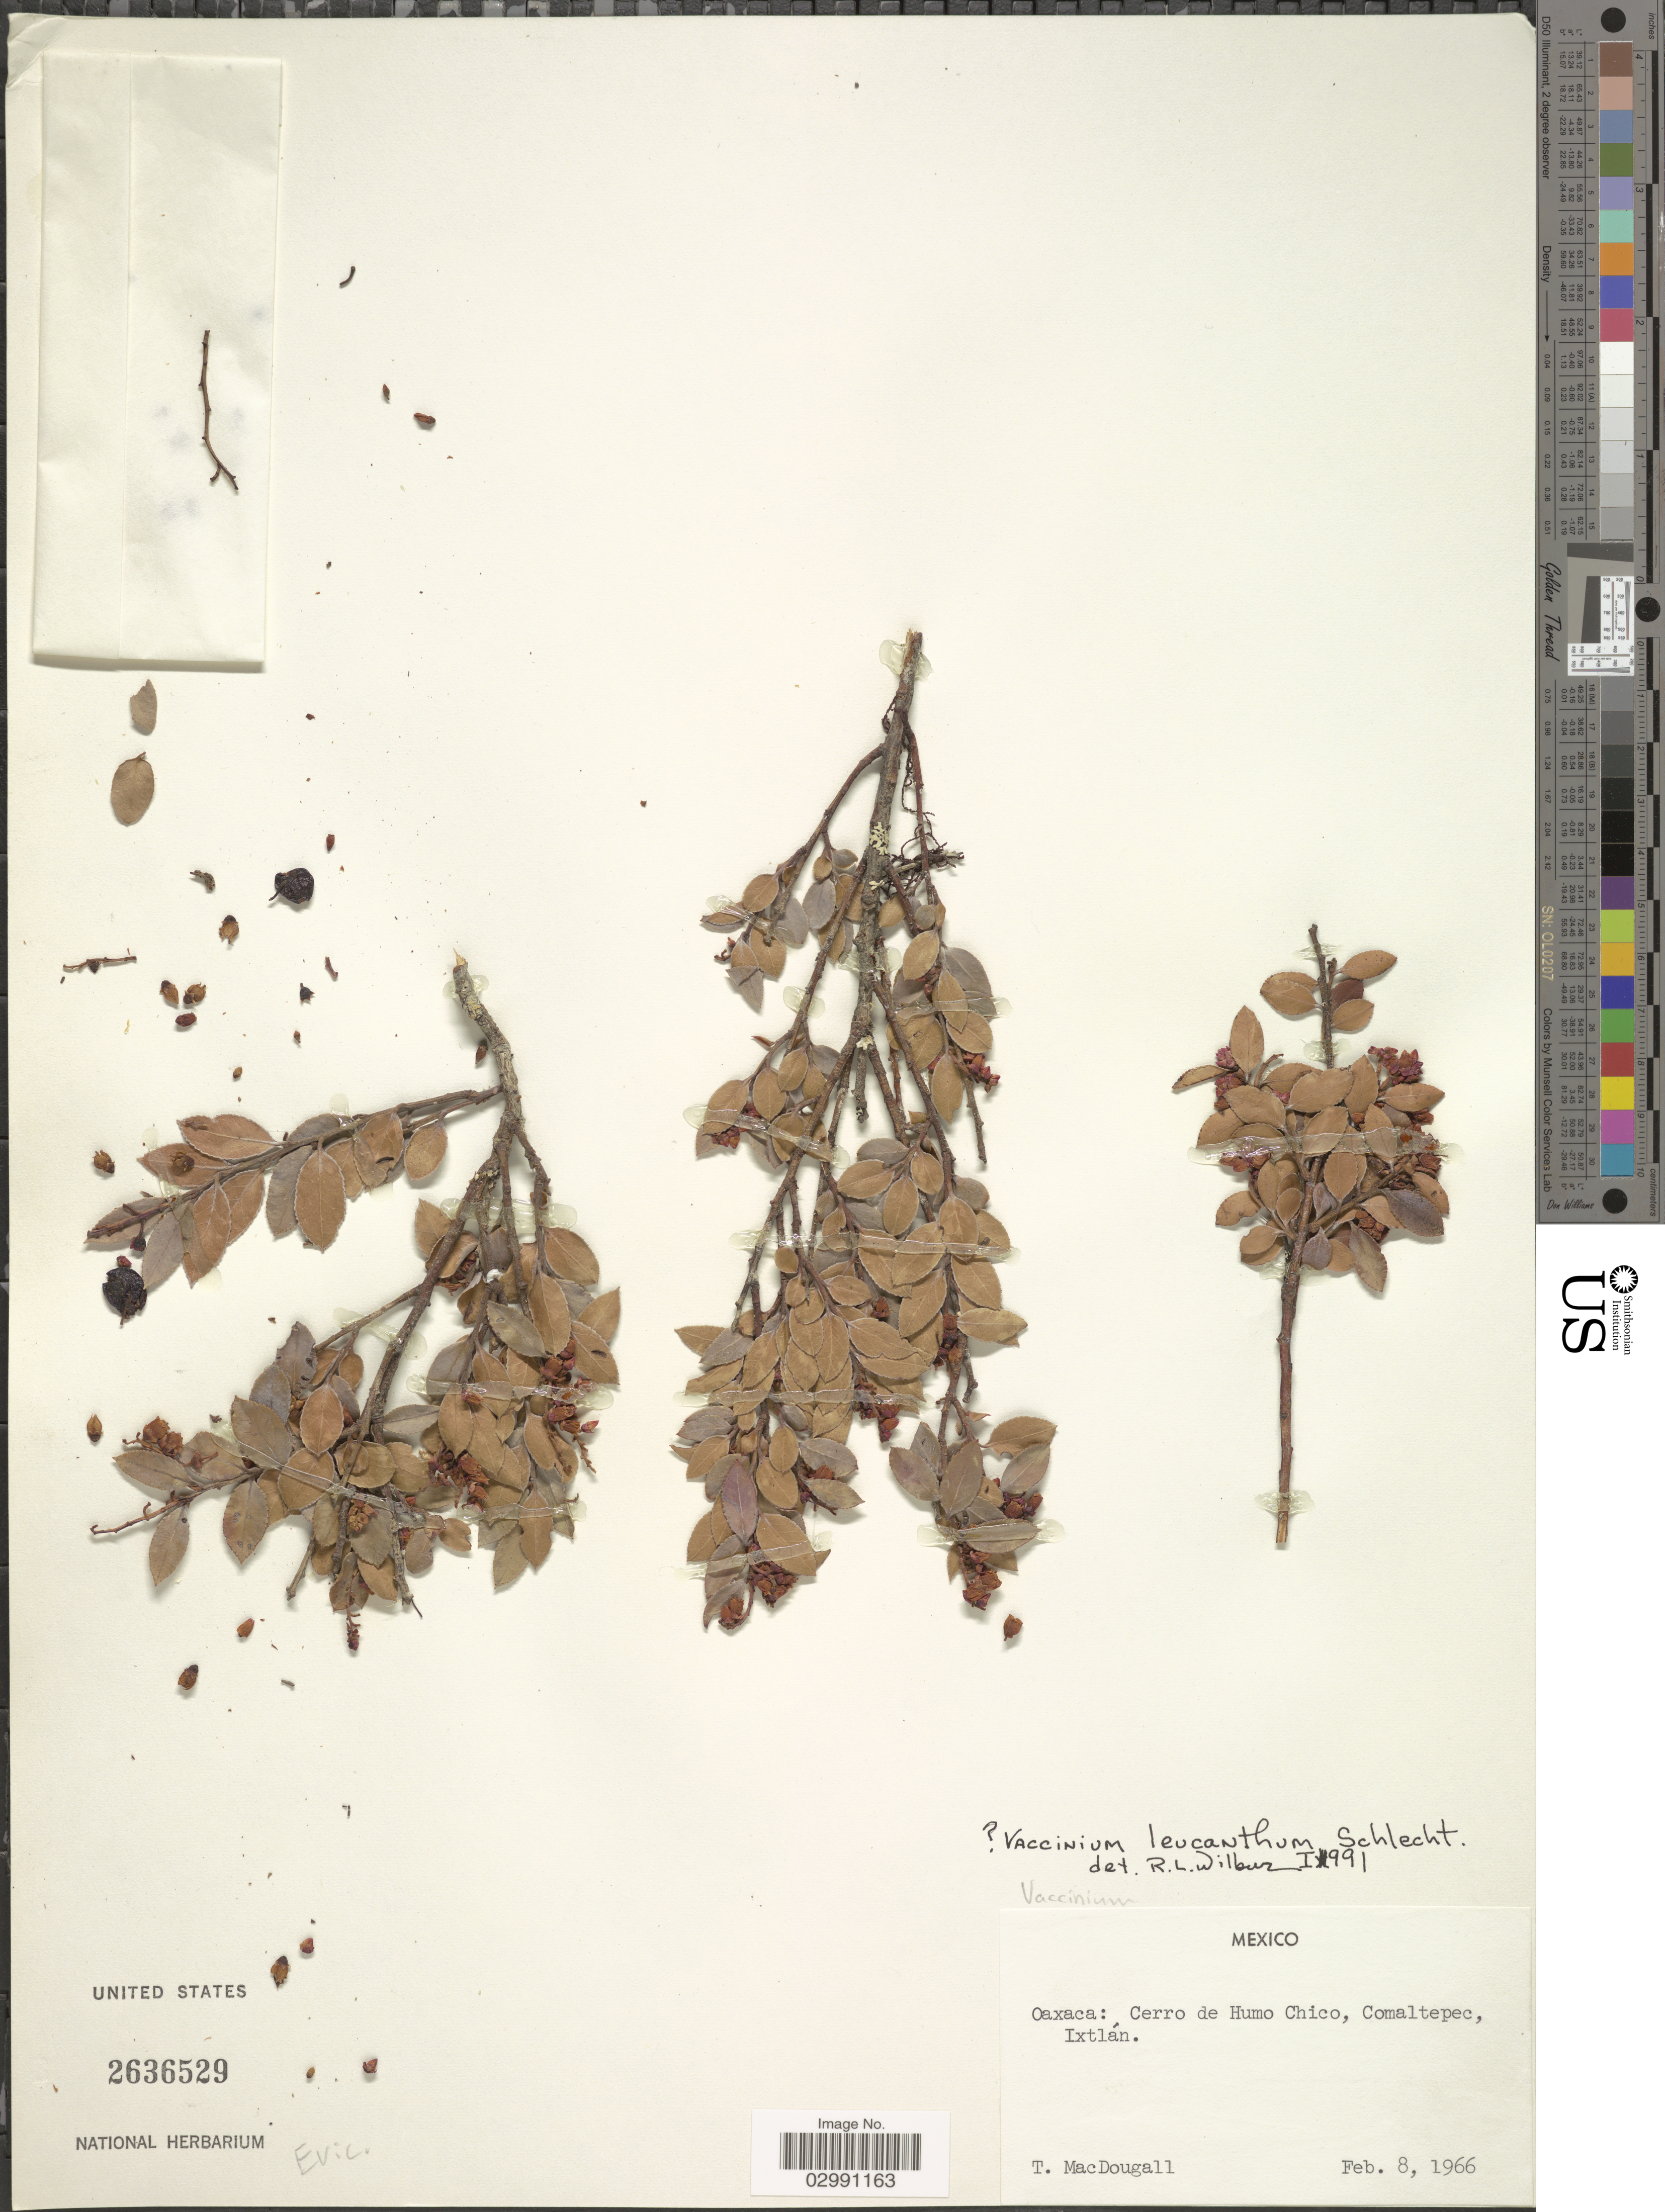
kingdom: Plantae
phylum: Tracheophyta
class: Magnoliopsida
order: Ericales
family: Ericaceae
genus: Vaccinium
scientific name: Vaccinium leucanthum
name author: Schltdl.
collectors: T. B. MacDougall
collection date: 1966-02-08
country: Mexico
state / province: Oaxaca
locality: Cerro de Humo Chico, Comaltepec, Ixtlán.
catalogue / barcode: US 2636529